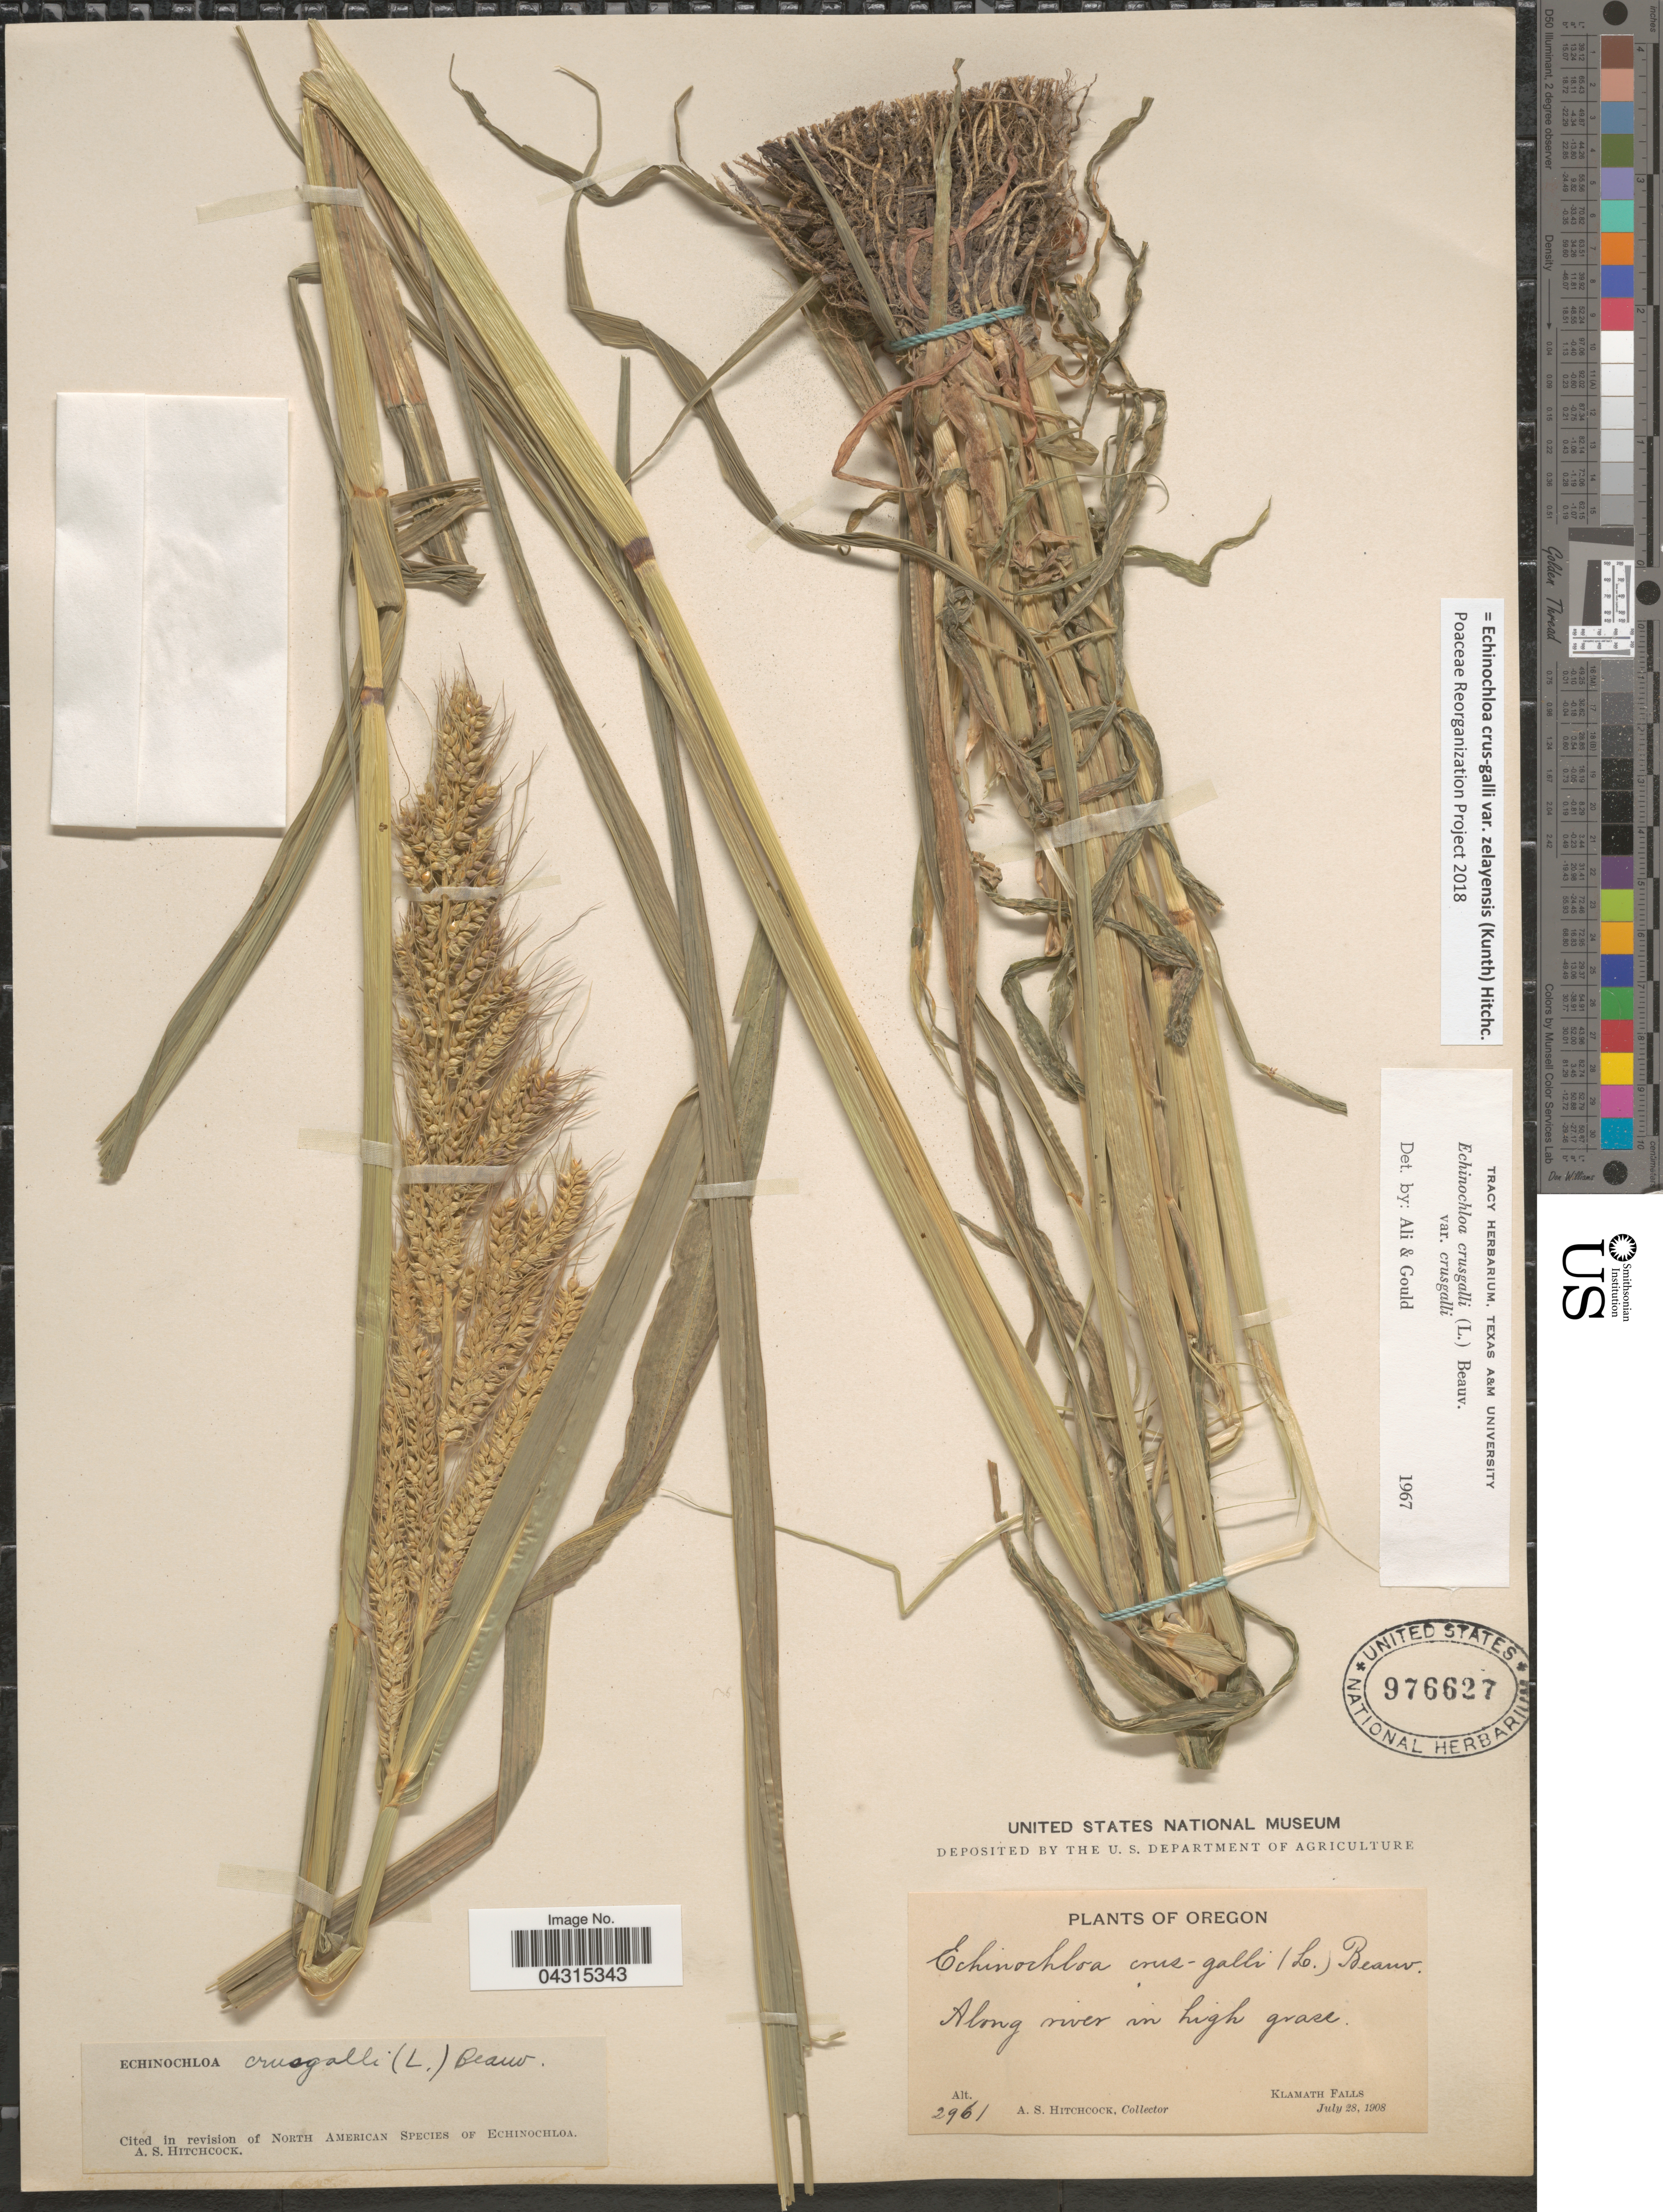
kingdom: Plantae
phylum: Tracheophyta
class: Liliopsida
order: Poales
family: Poaceae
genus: Echinochloa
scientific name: Echinochloa crus-galli var. zelayensis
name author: (Kunth) Hitchc.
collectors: A. S. Hitchcock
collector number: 2961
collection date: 1908-07-28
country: United States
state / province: Oregon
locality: Along river in high grass. Klamath Falls.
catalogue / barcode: US 976627